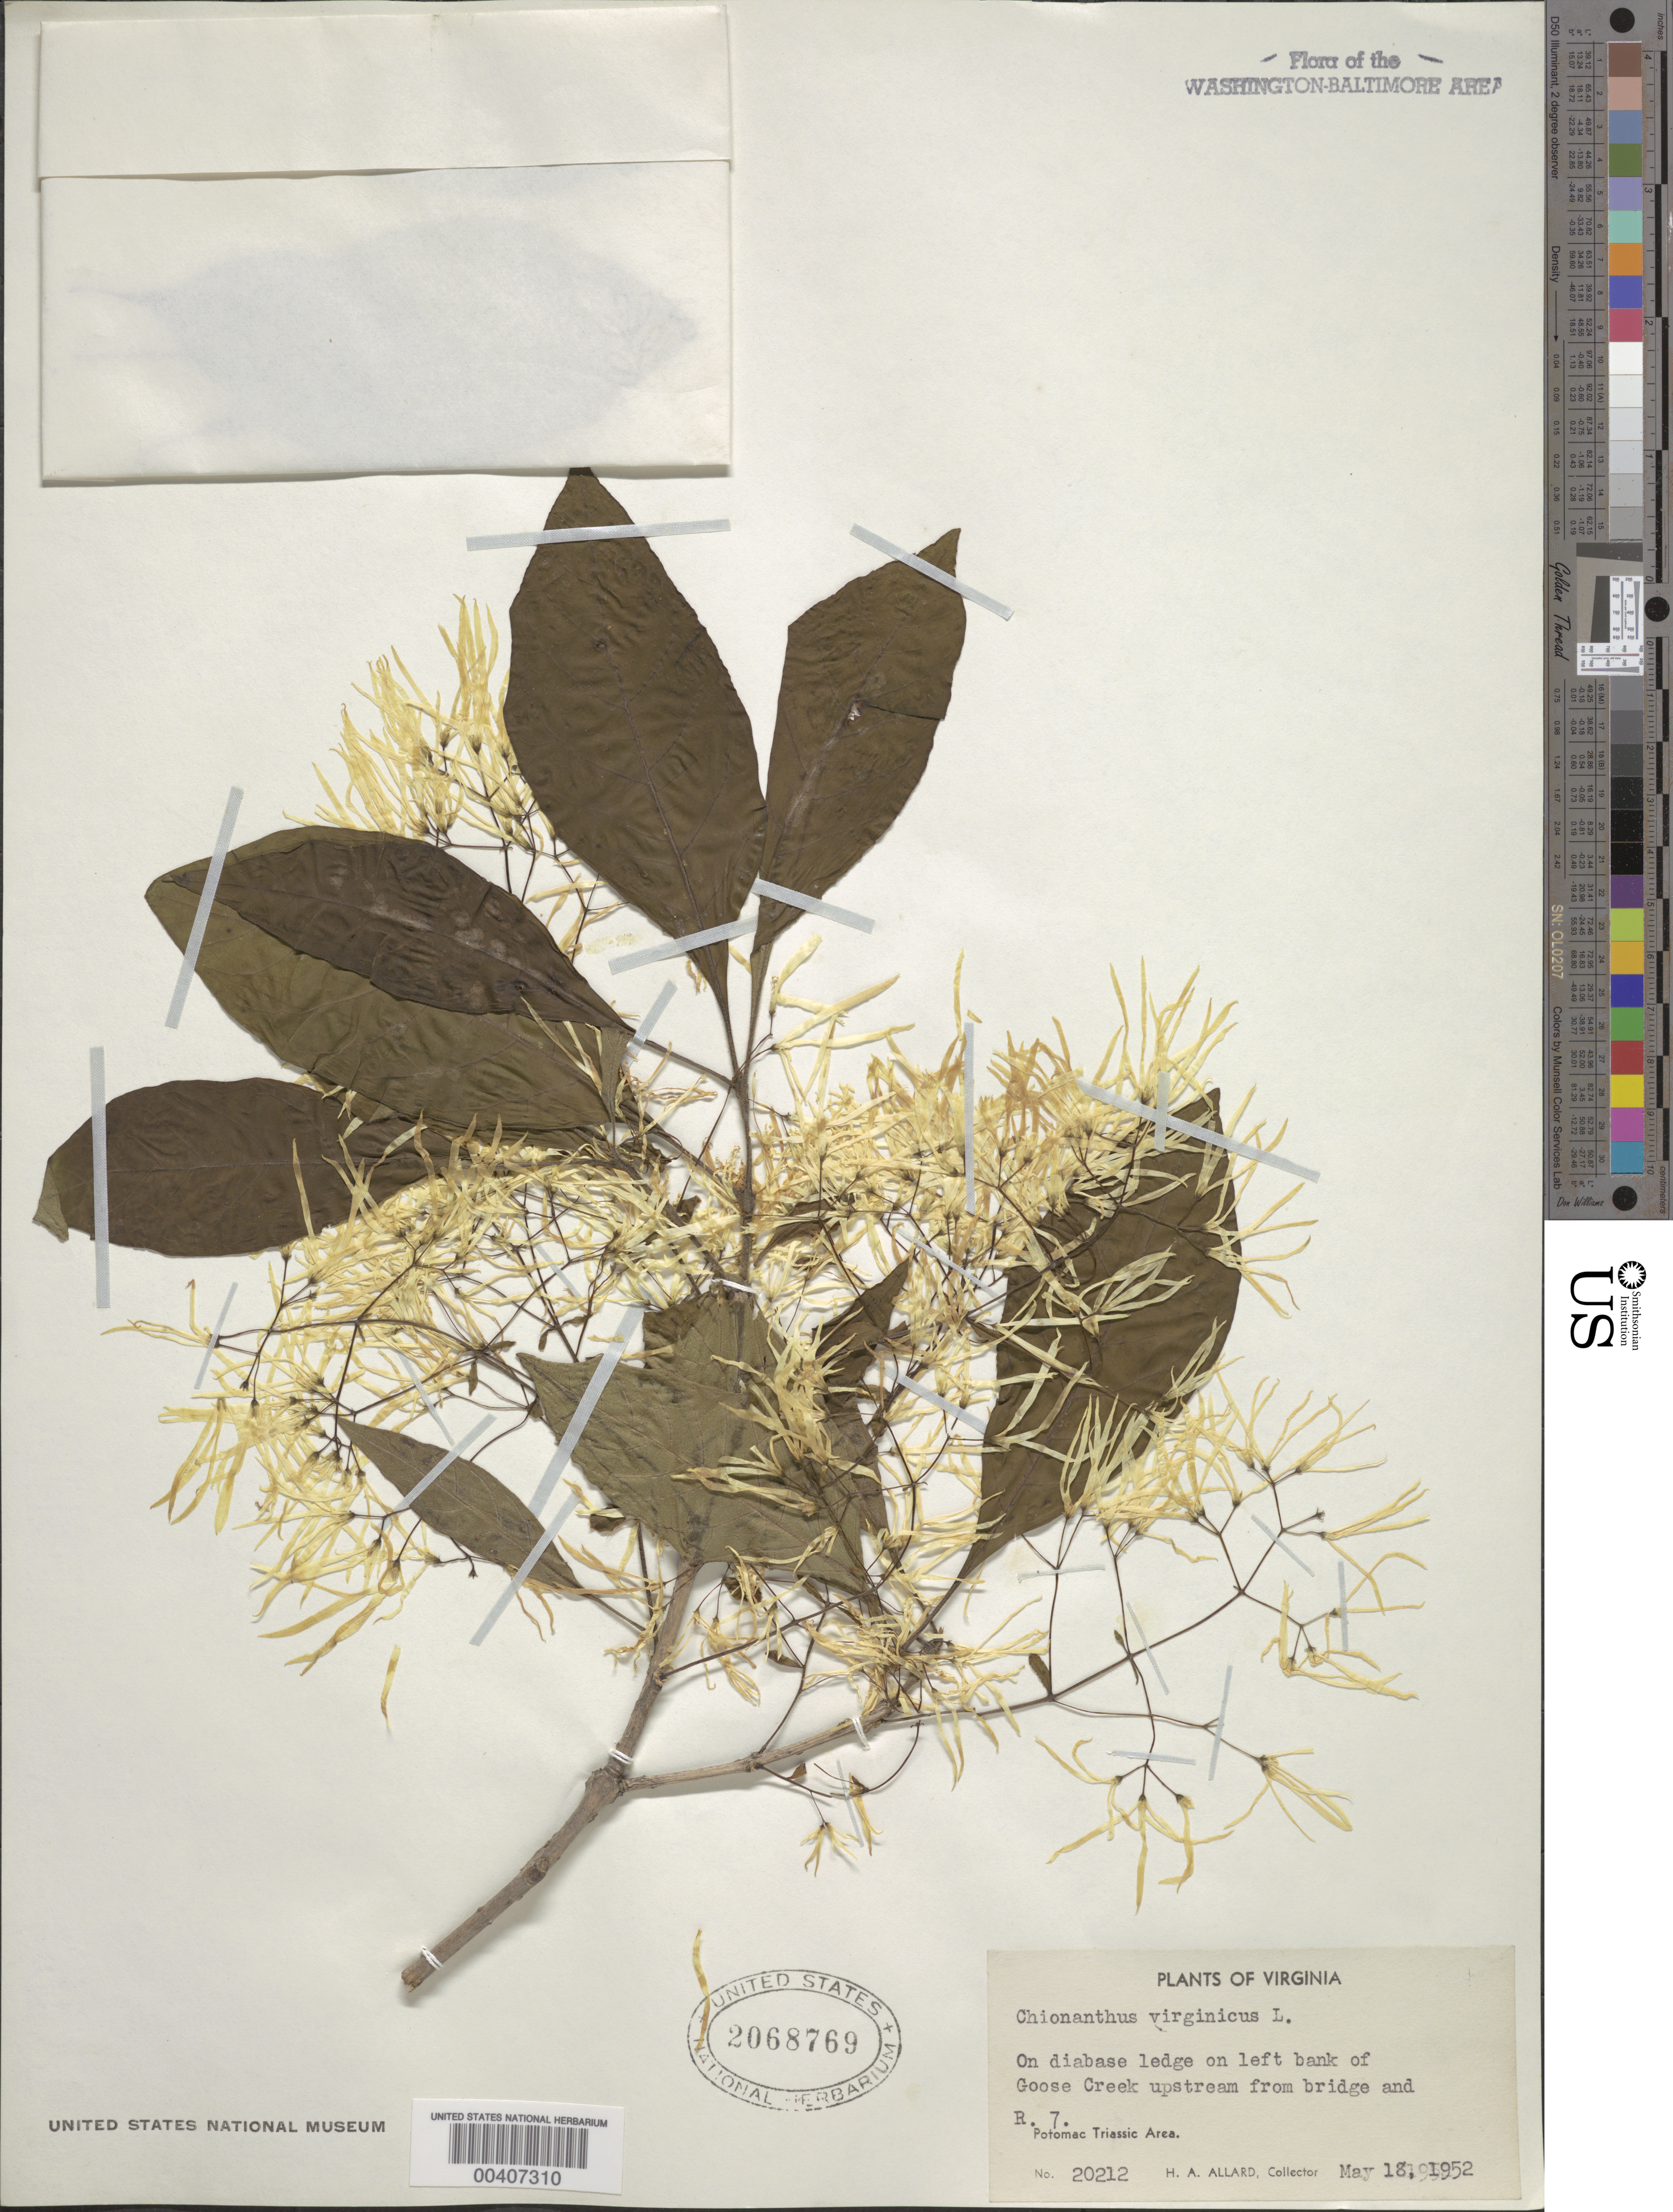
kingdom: Plantae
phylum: Tracheophyta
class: Magnoliopsida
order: Lamiales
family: Oleaceae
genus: Chionanthus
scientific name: Chionanthus virginicus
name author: L.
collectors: H. A. Allard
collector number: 20212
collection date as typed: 18 May 1952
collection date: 1952-05-18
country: United States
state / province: Virginia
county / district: Loudoun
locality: Goose Creek near Route 7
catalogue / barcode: US 2068769